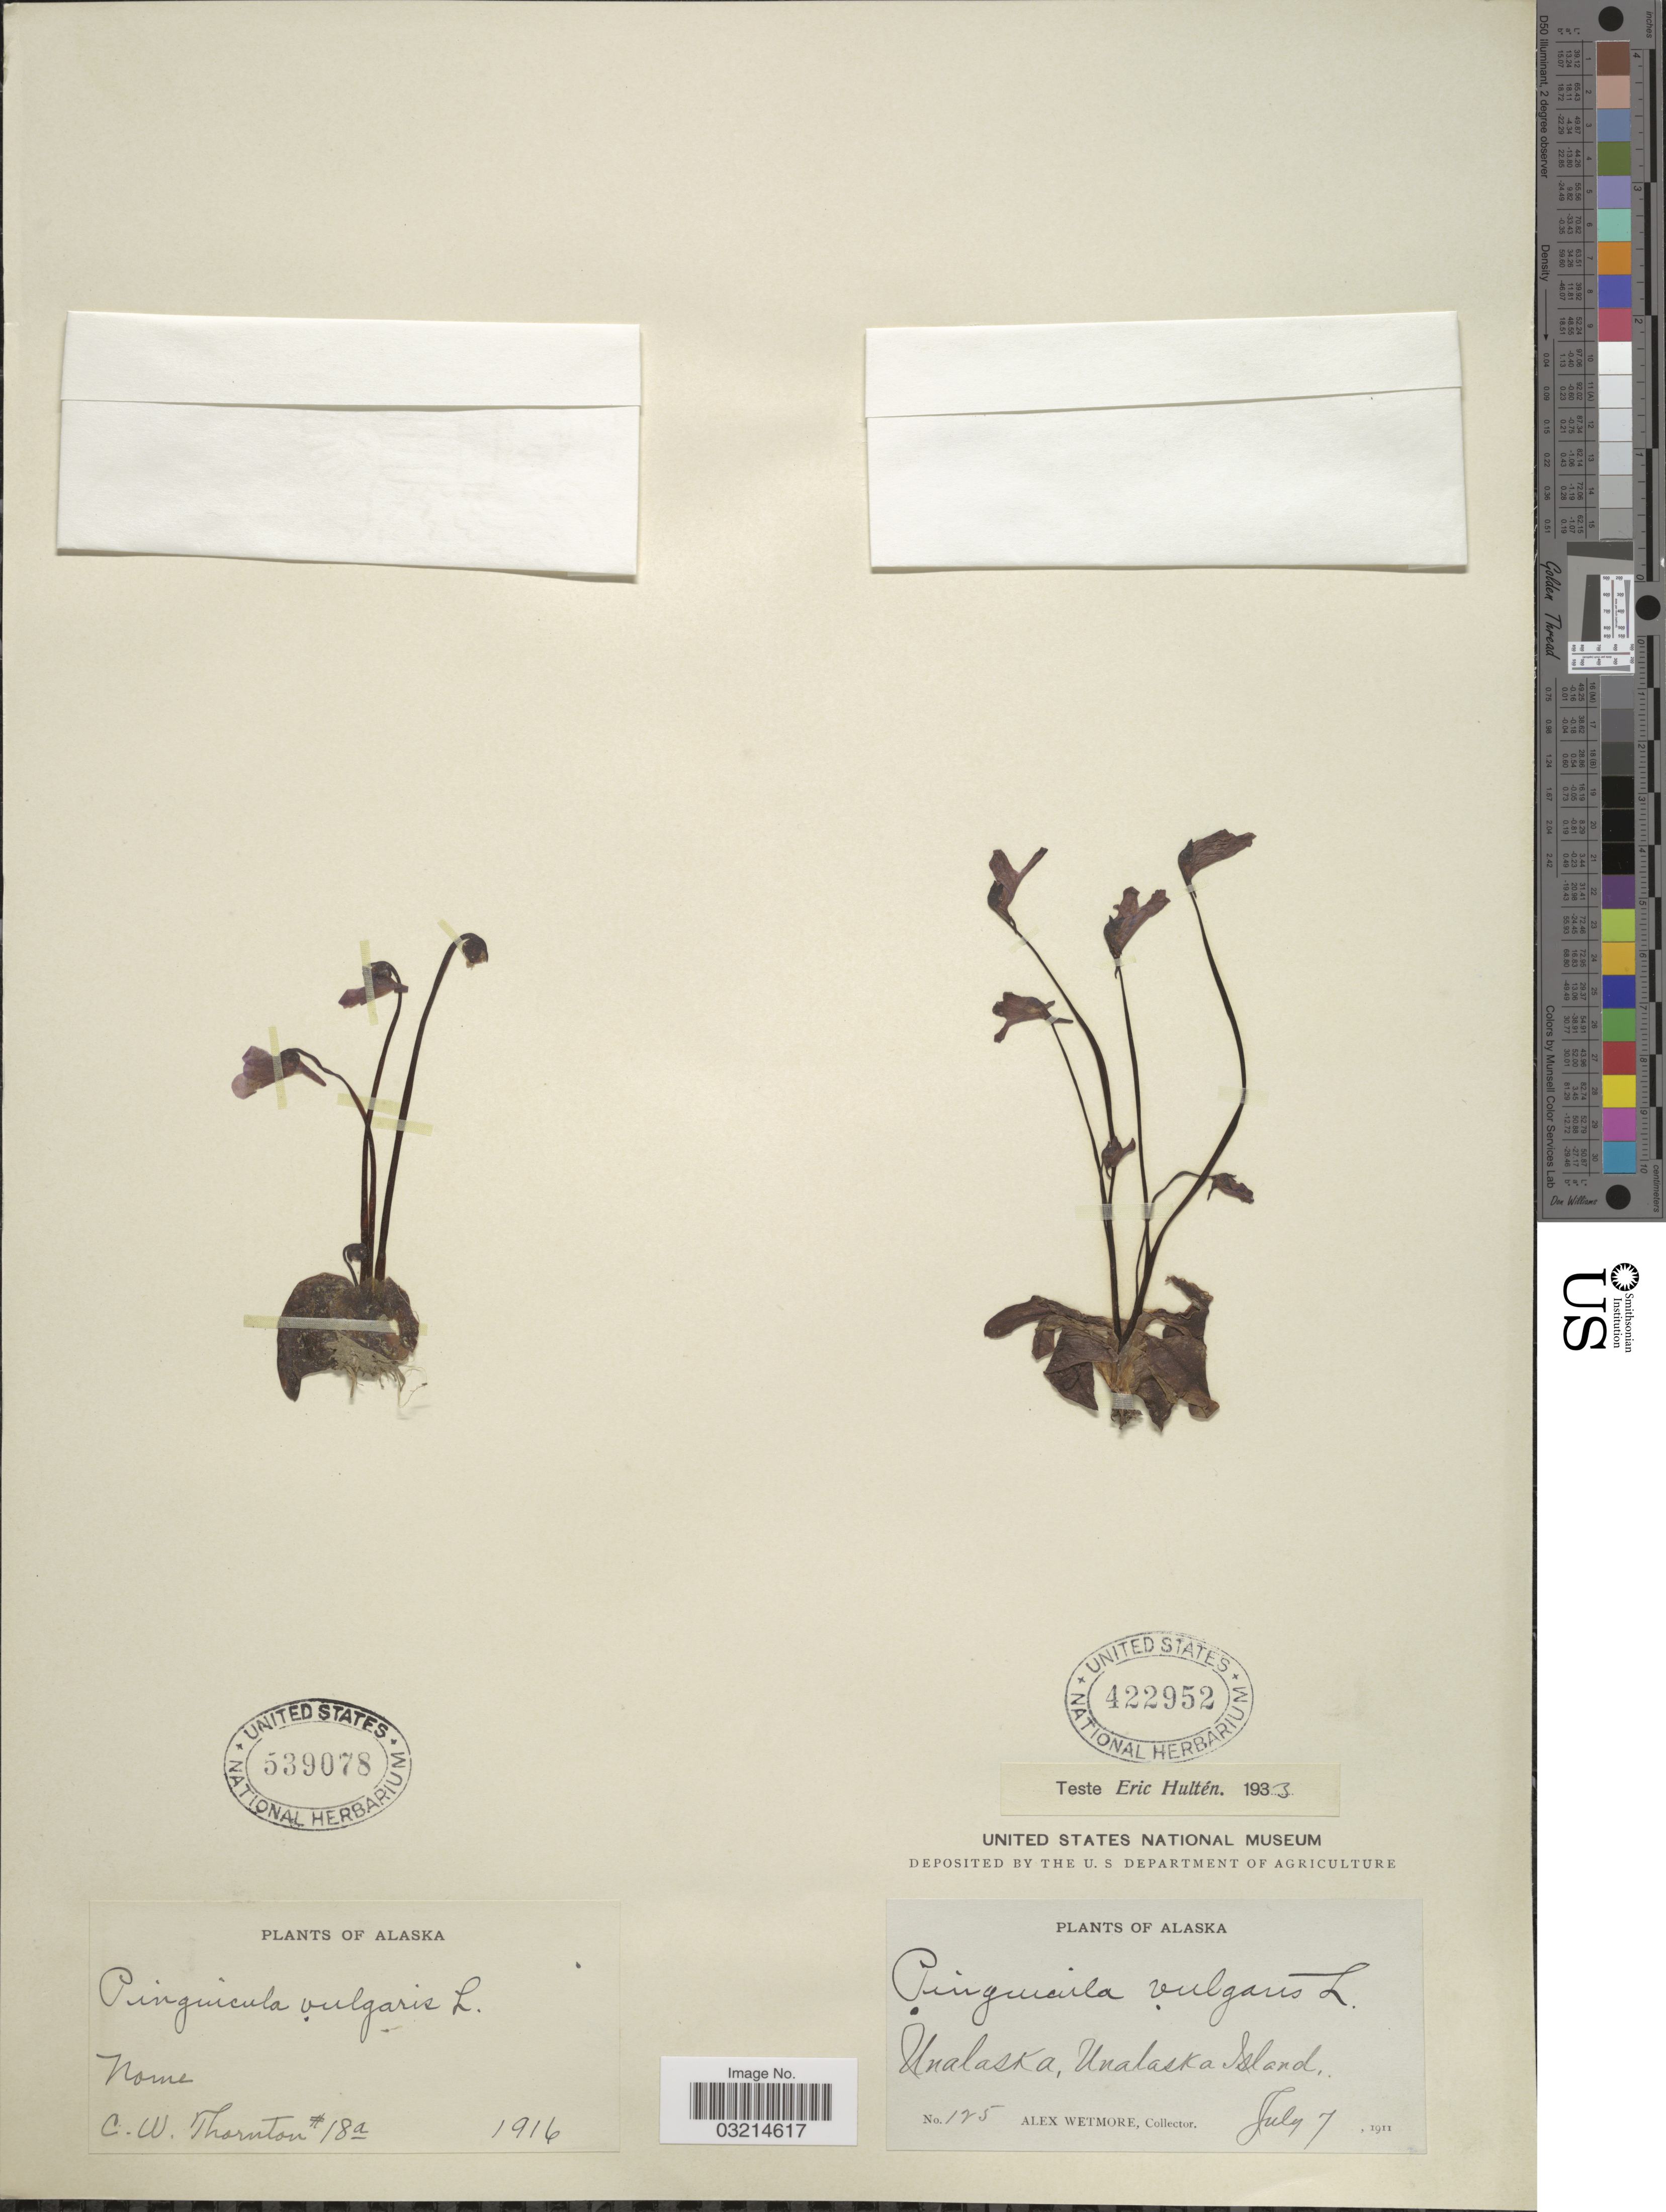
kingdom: Plantae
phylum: Tracheophyta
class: Magnoliopsida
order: Lamiales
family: Lentibulariaceae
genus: Pinguicula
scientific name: Pinguicula vulgaris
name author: L.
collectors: C. Thornton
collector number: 18a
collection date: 1916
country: United States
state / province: Alaska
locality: Nome.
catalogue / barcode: US 539078-2